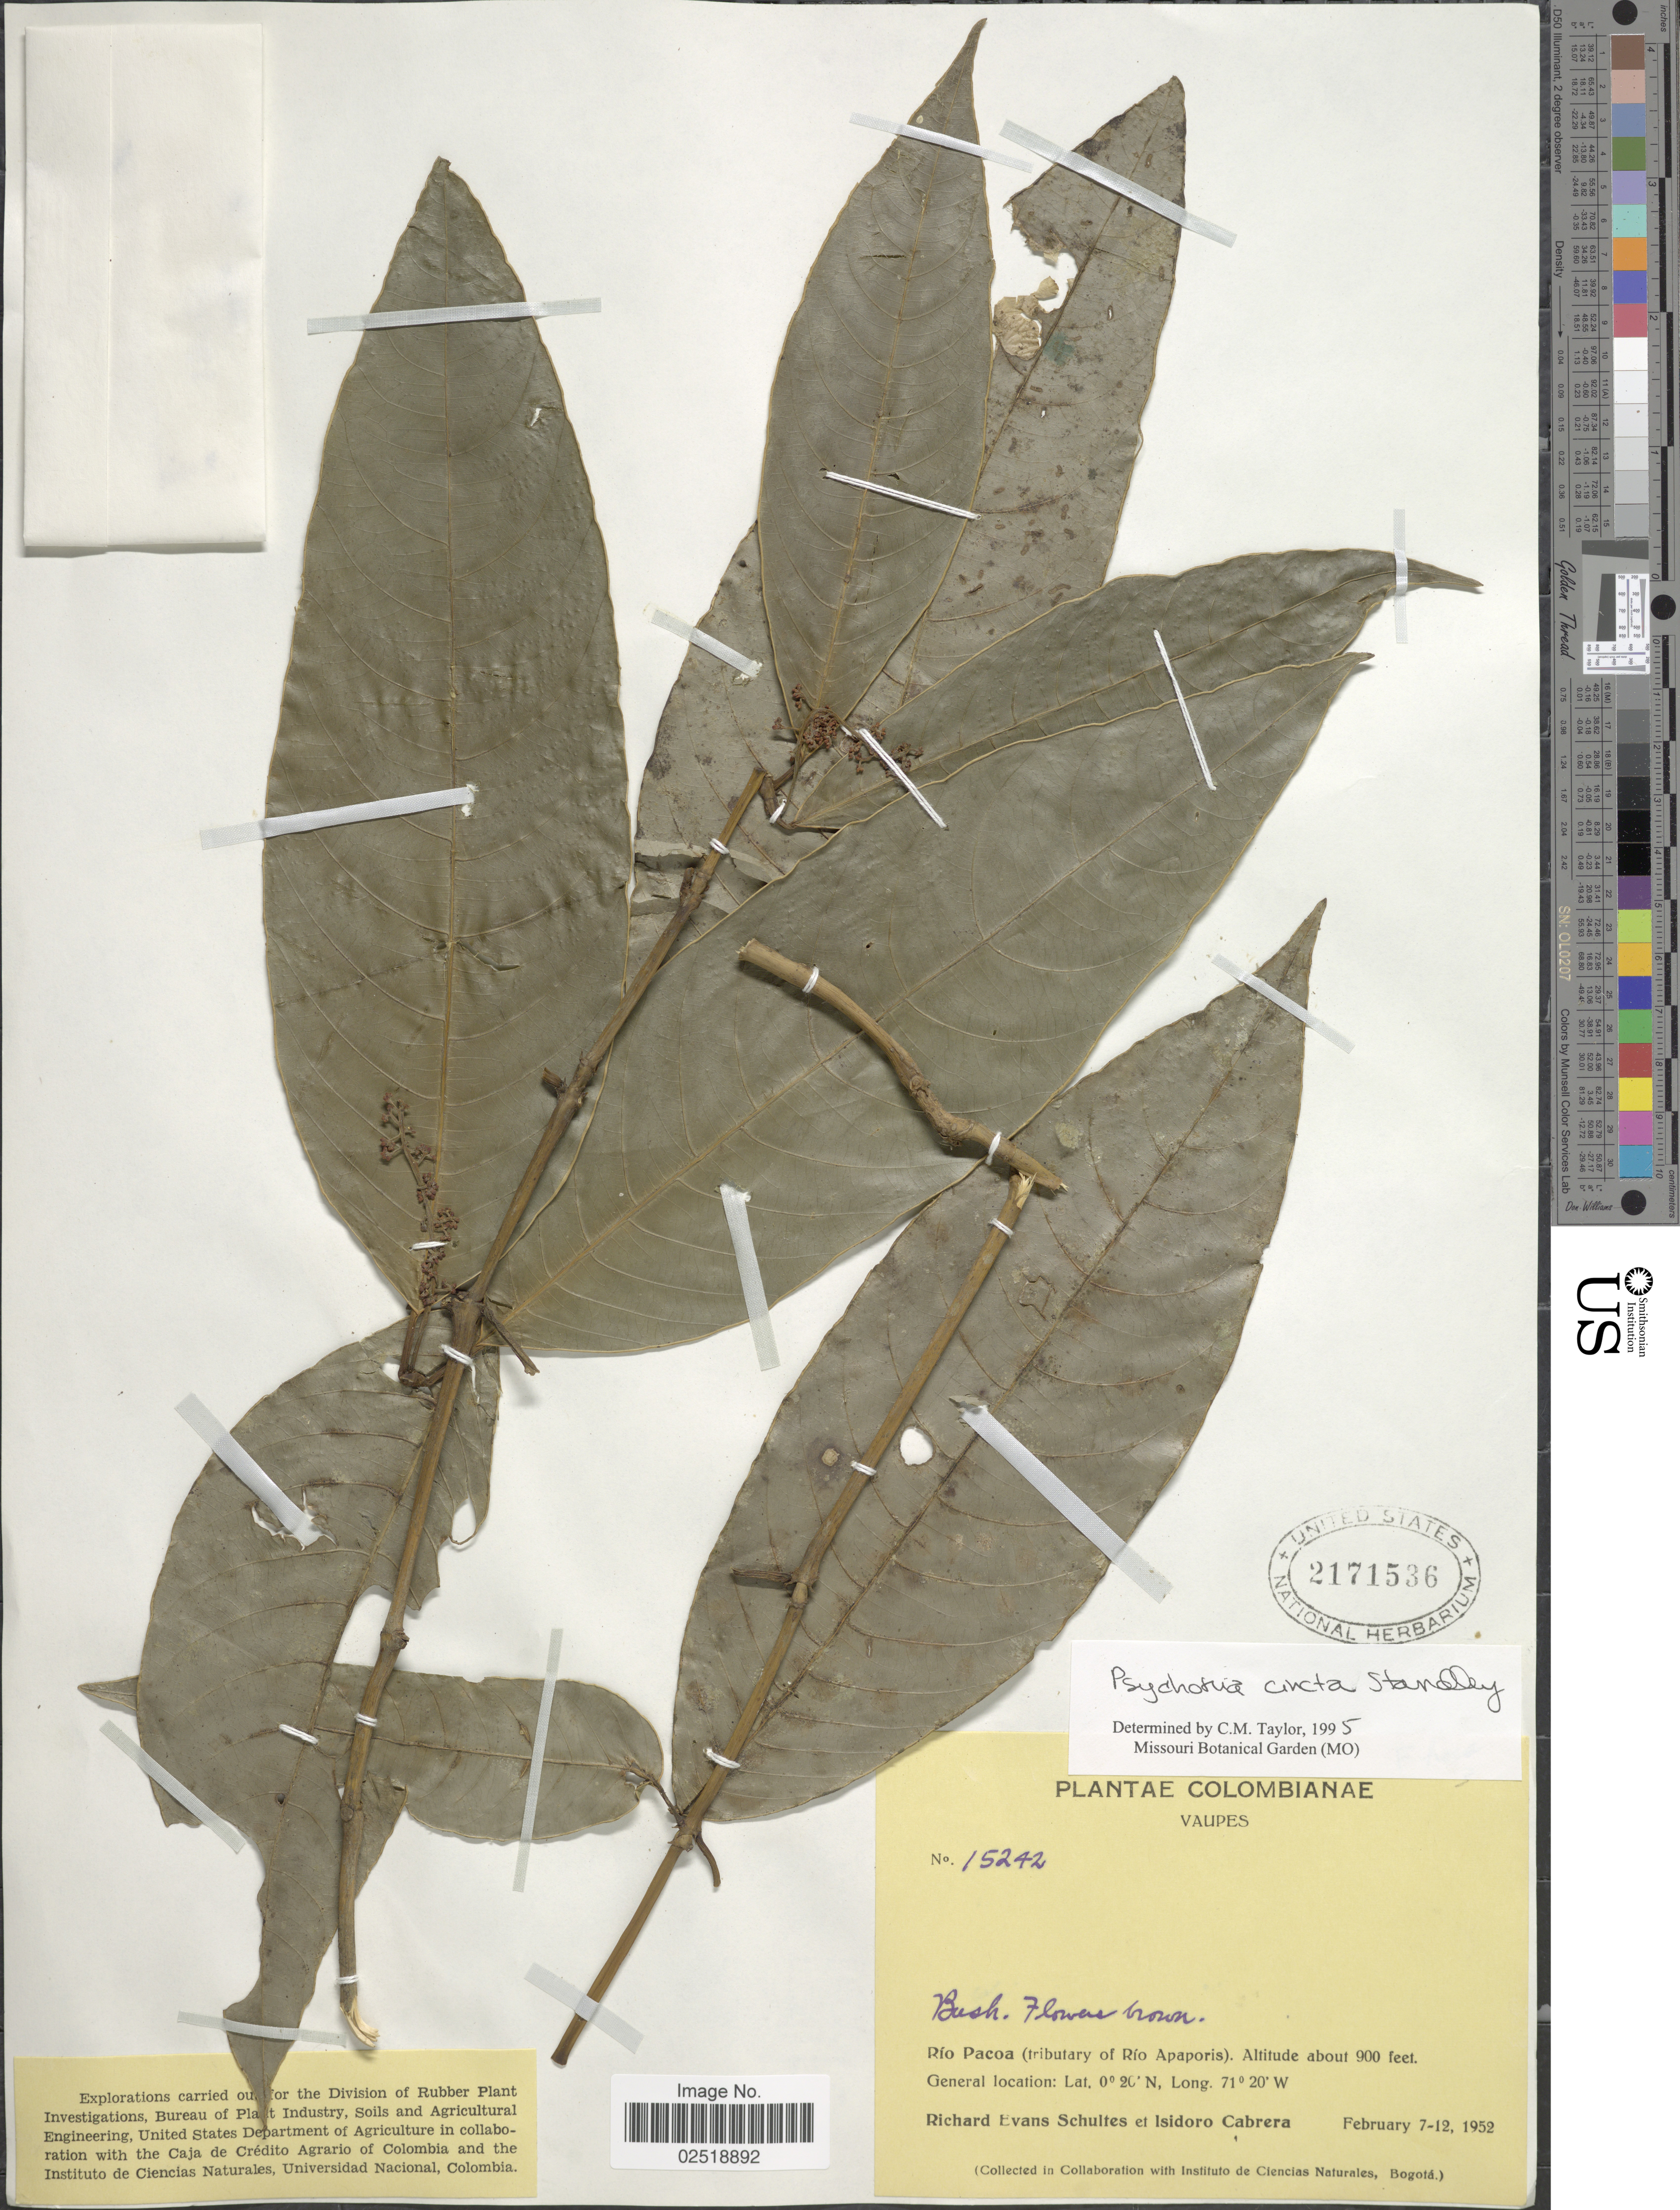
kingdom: Plantae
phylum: Tracheophyta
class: Magnoliopsida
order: Gentianales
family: Rubiaceae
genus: Psychotria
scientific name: Psychotria cincta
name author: Standl.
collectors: R. E. Schultes & I. Cabrera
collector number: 15242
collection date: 1952-02-07/1952-02-12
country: Colombia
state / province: Vaupés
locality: Río Pacoa (tributary of Río Apaporis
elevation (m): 274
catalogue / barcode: US 2171536